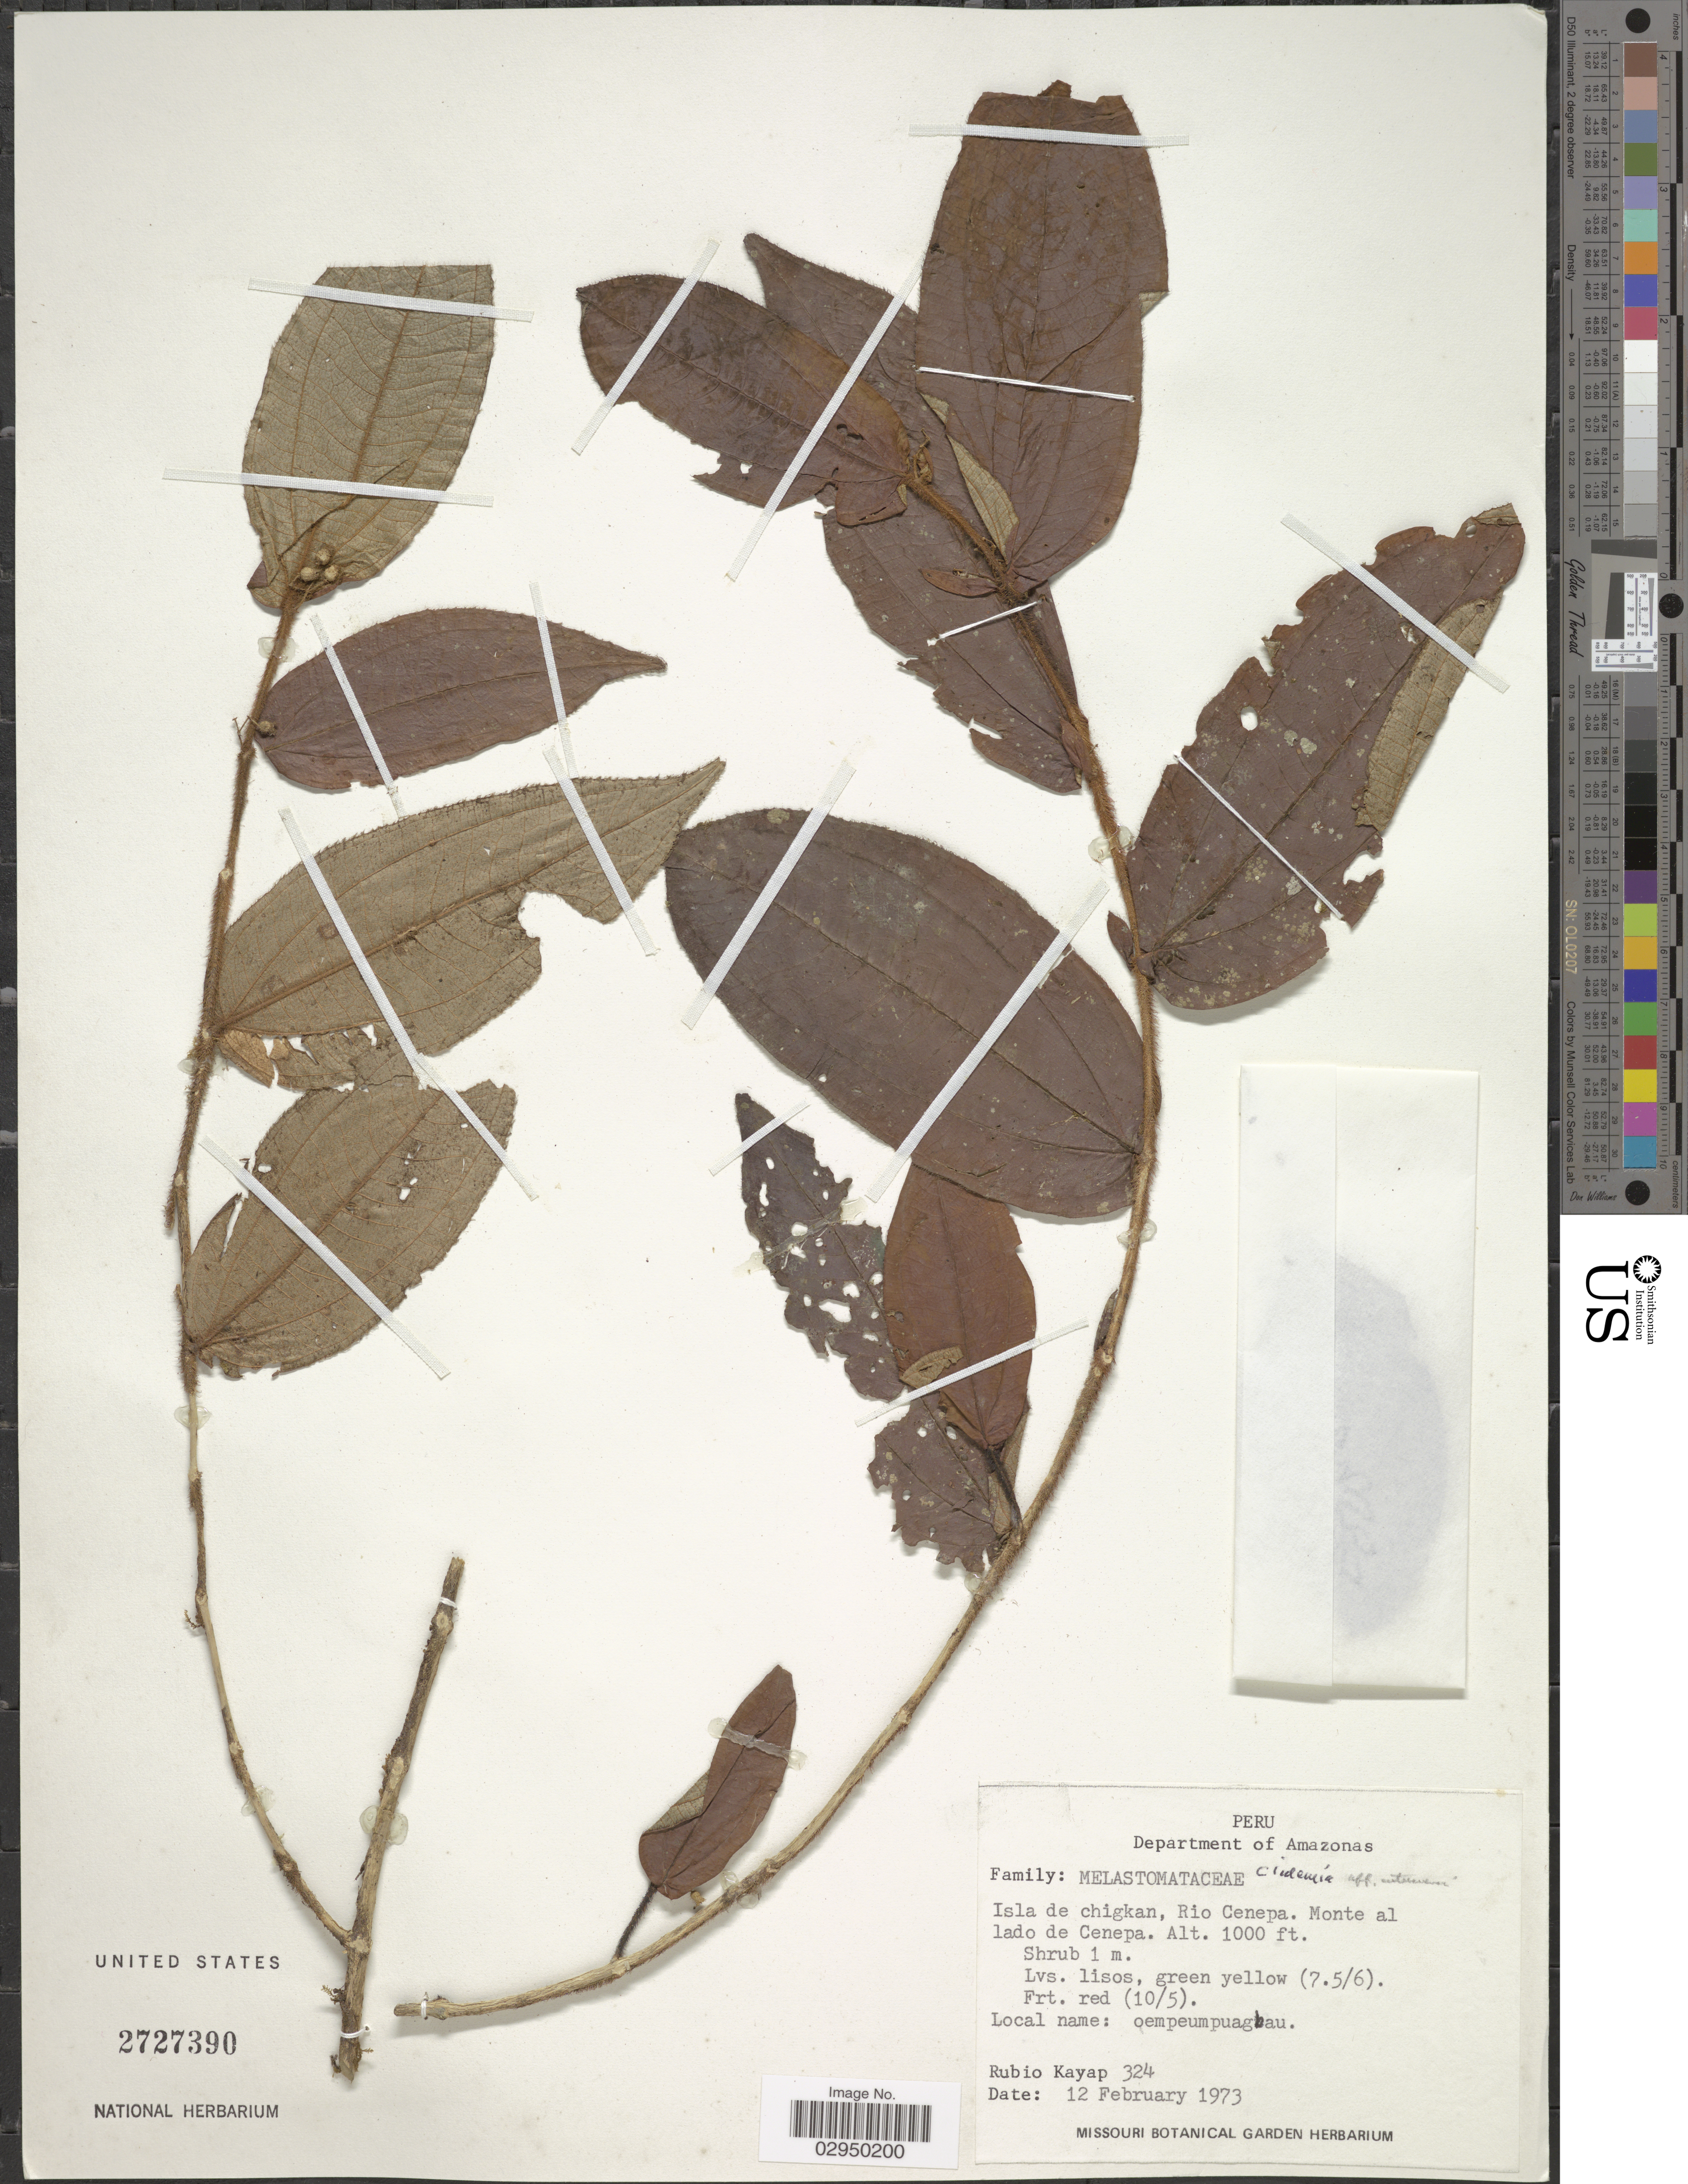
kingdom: Plantae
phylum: Tracheophyta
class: Magnoliopsida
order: Myrtales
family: Melastomataceae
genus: Clidemia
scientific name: Clidemia sp.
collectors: R. Kayap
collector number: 324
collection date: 1973-02-12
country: Peru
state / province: Amazonas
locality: Department of Amazonas. Isla de chigkan, Rio Cenepa. Monte al lado de Cenepa.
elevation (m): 305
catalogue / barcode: US 2727390